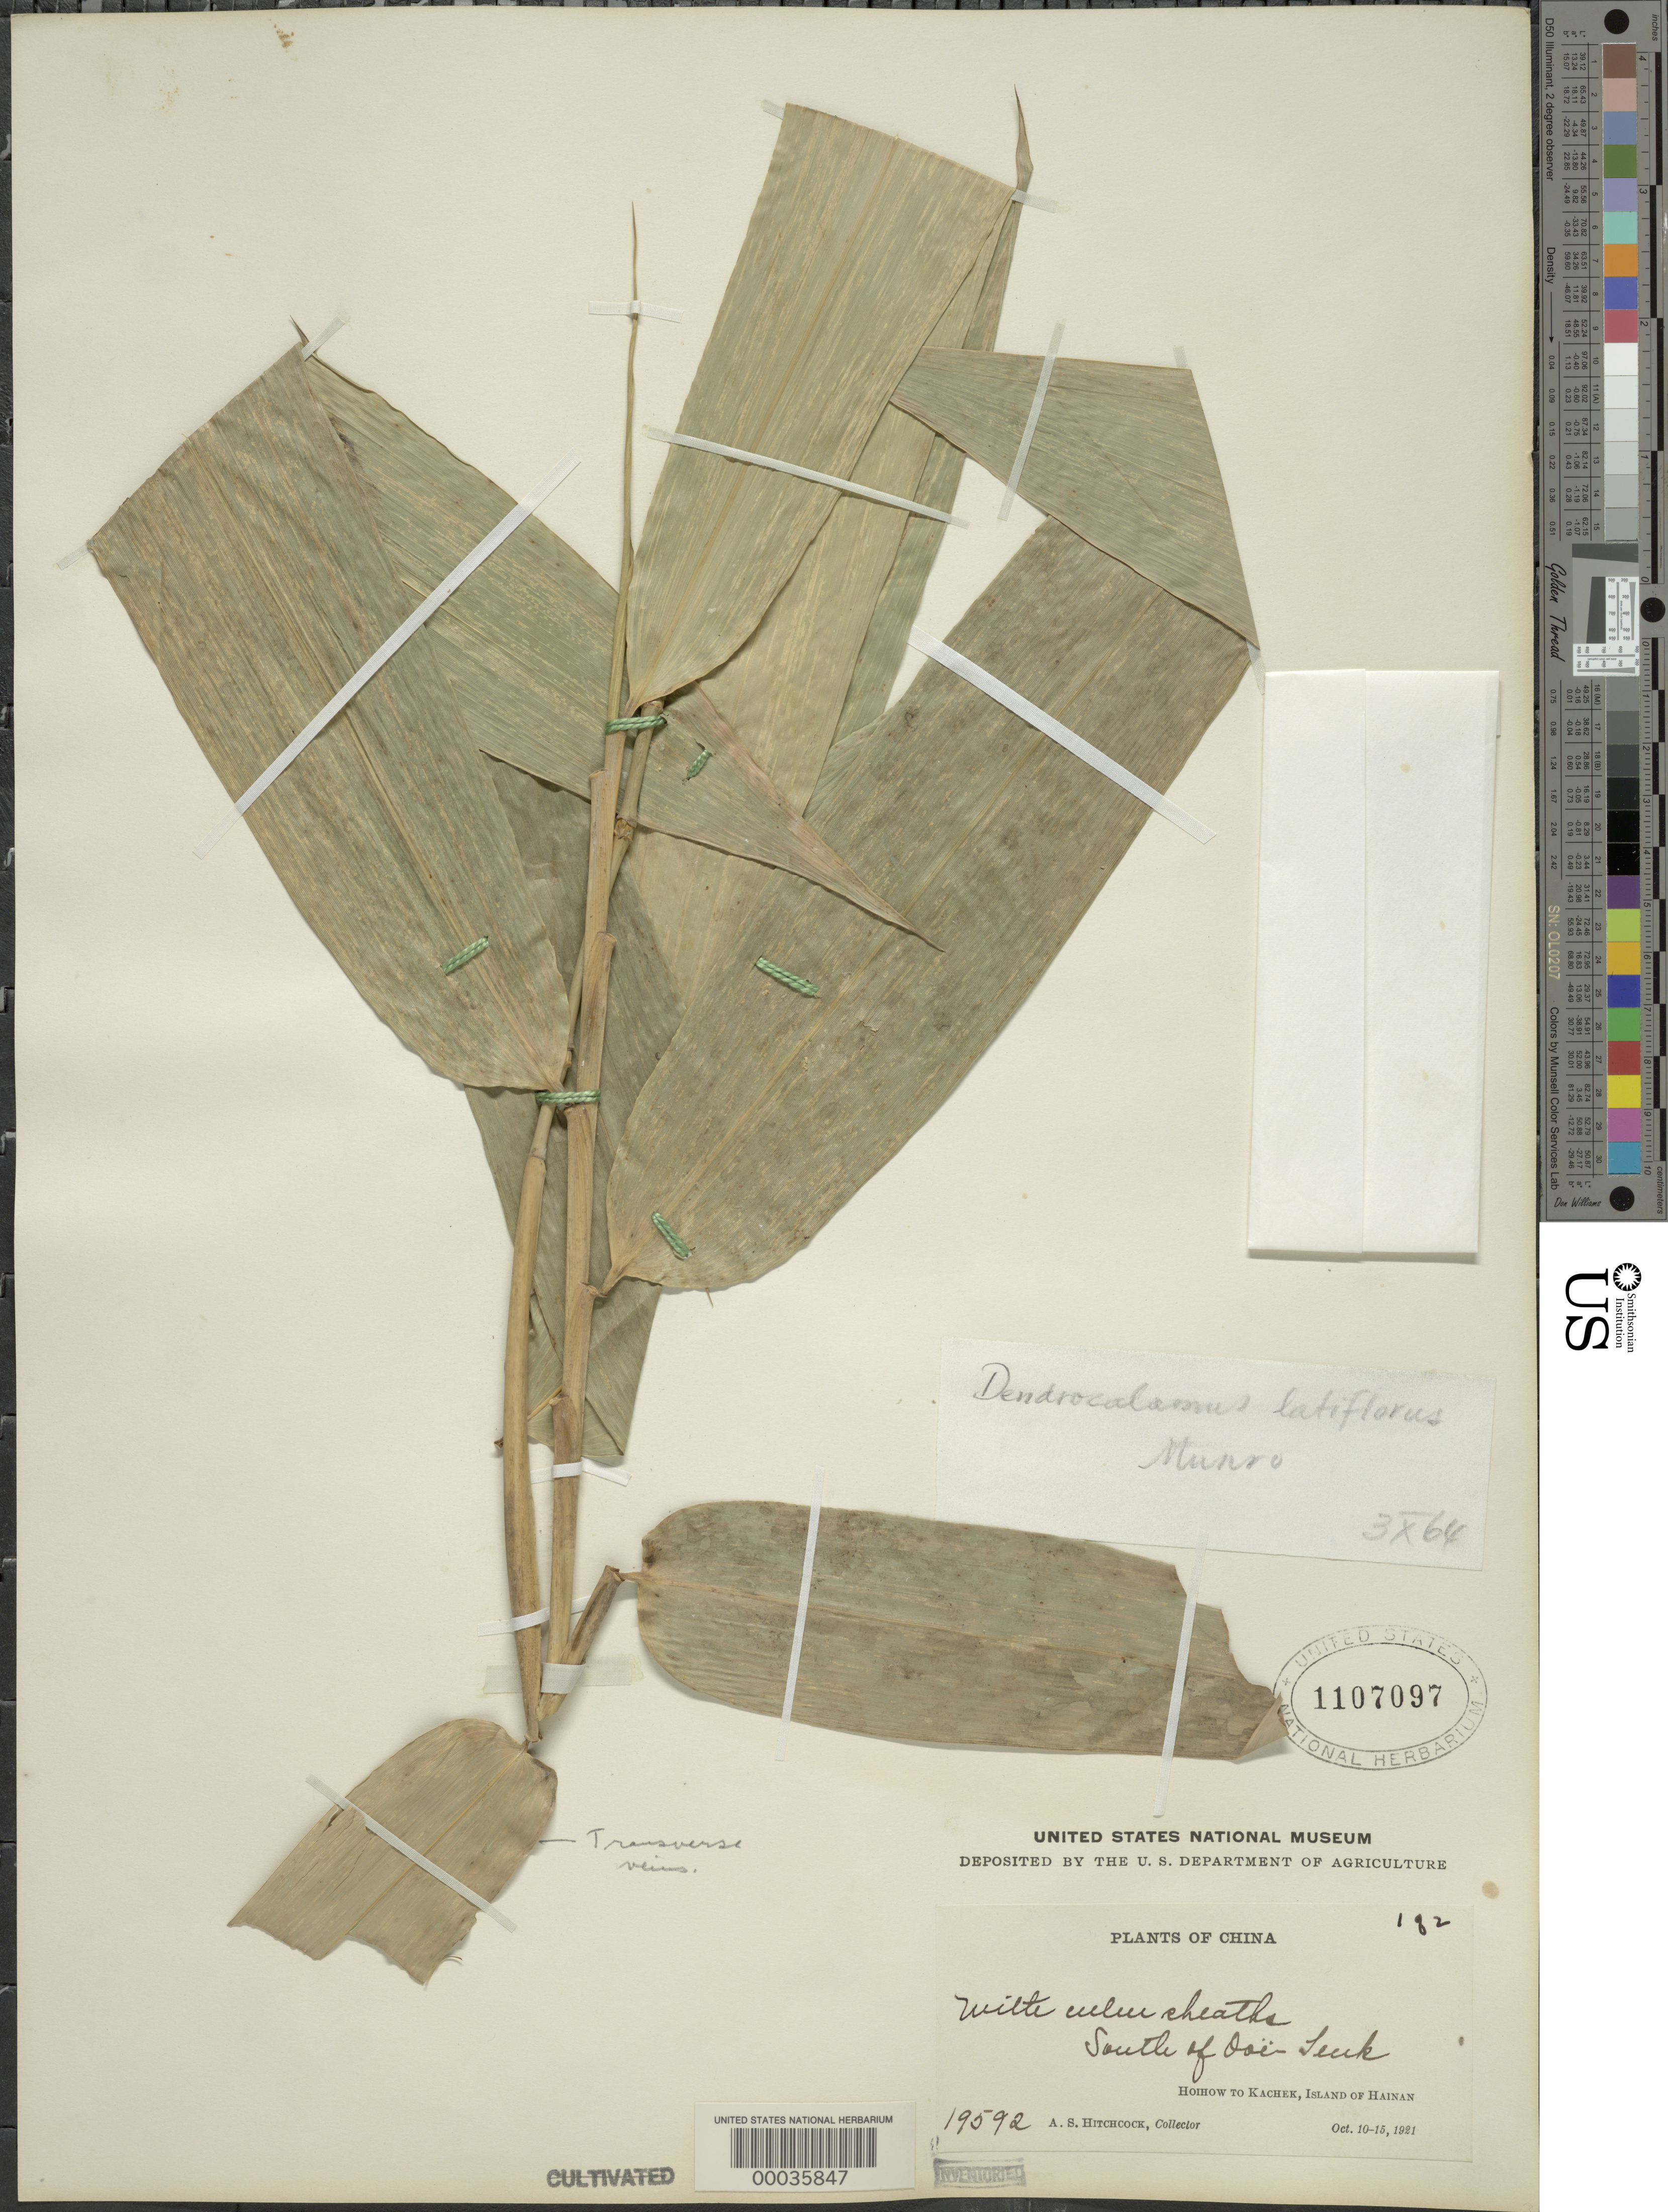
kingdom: Plantae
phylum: Tracheophyta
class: Liliopsida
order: Poales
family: Poaceae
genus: Dendrocalamus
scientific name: Dendrocalamus latiflorus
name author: Munro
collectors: A. S. Hitchcock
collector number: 19592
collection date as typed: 10 Oct 1921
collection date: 1921-10-10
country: China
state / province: Hainan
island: Hainan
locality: Hoihow, kachek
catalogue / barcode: US 1107097